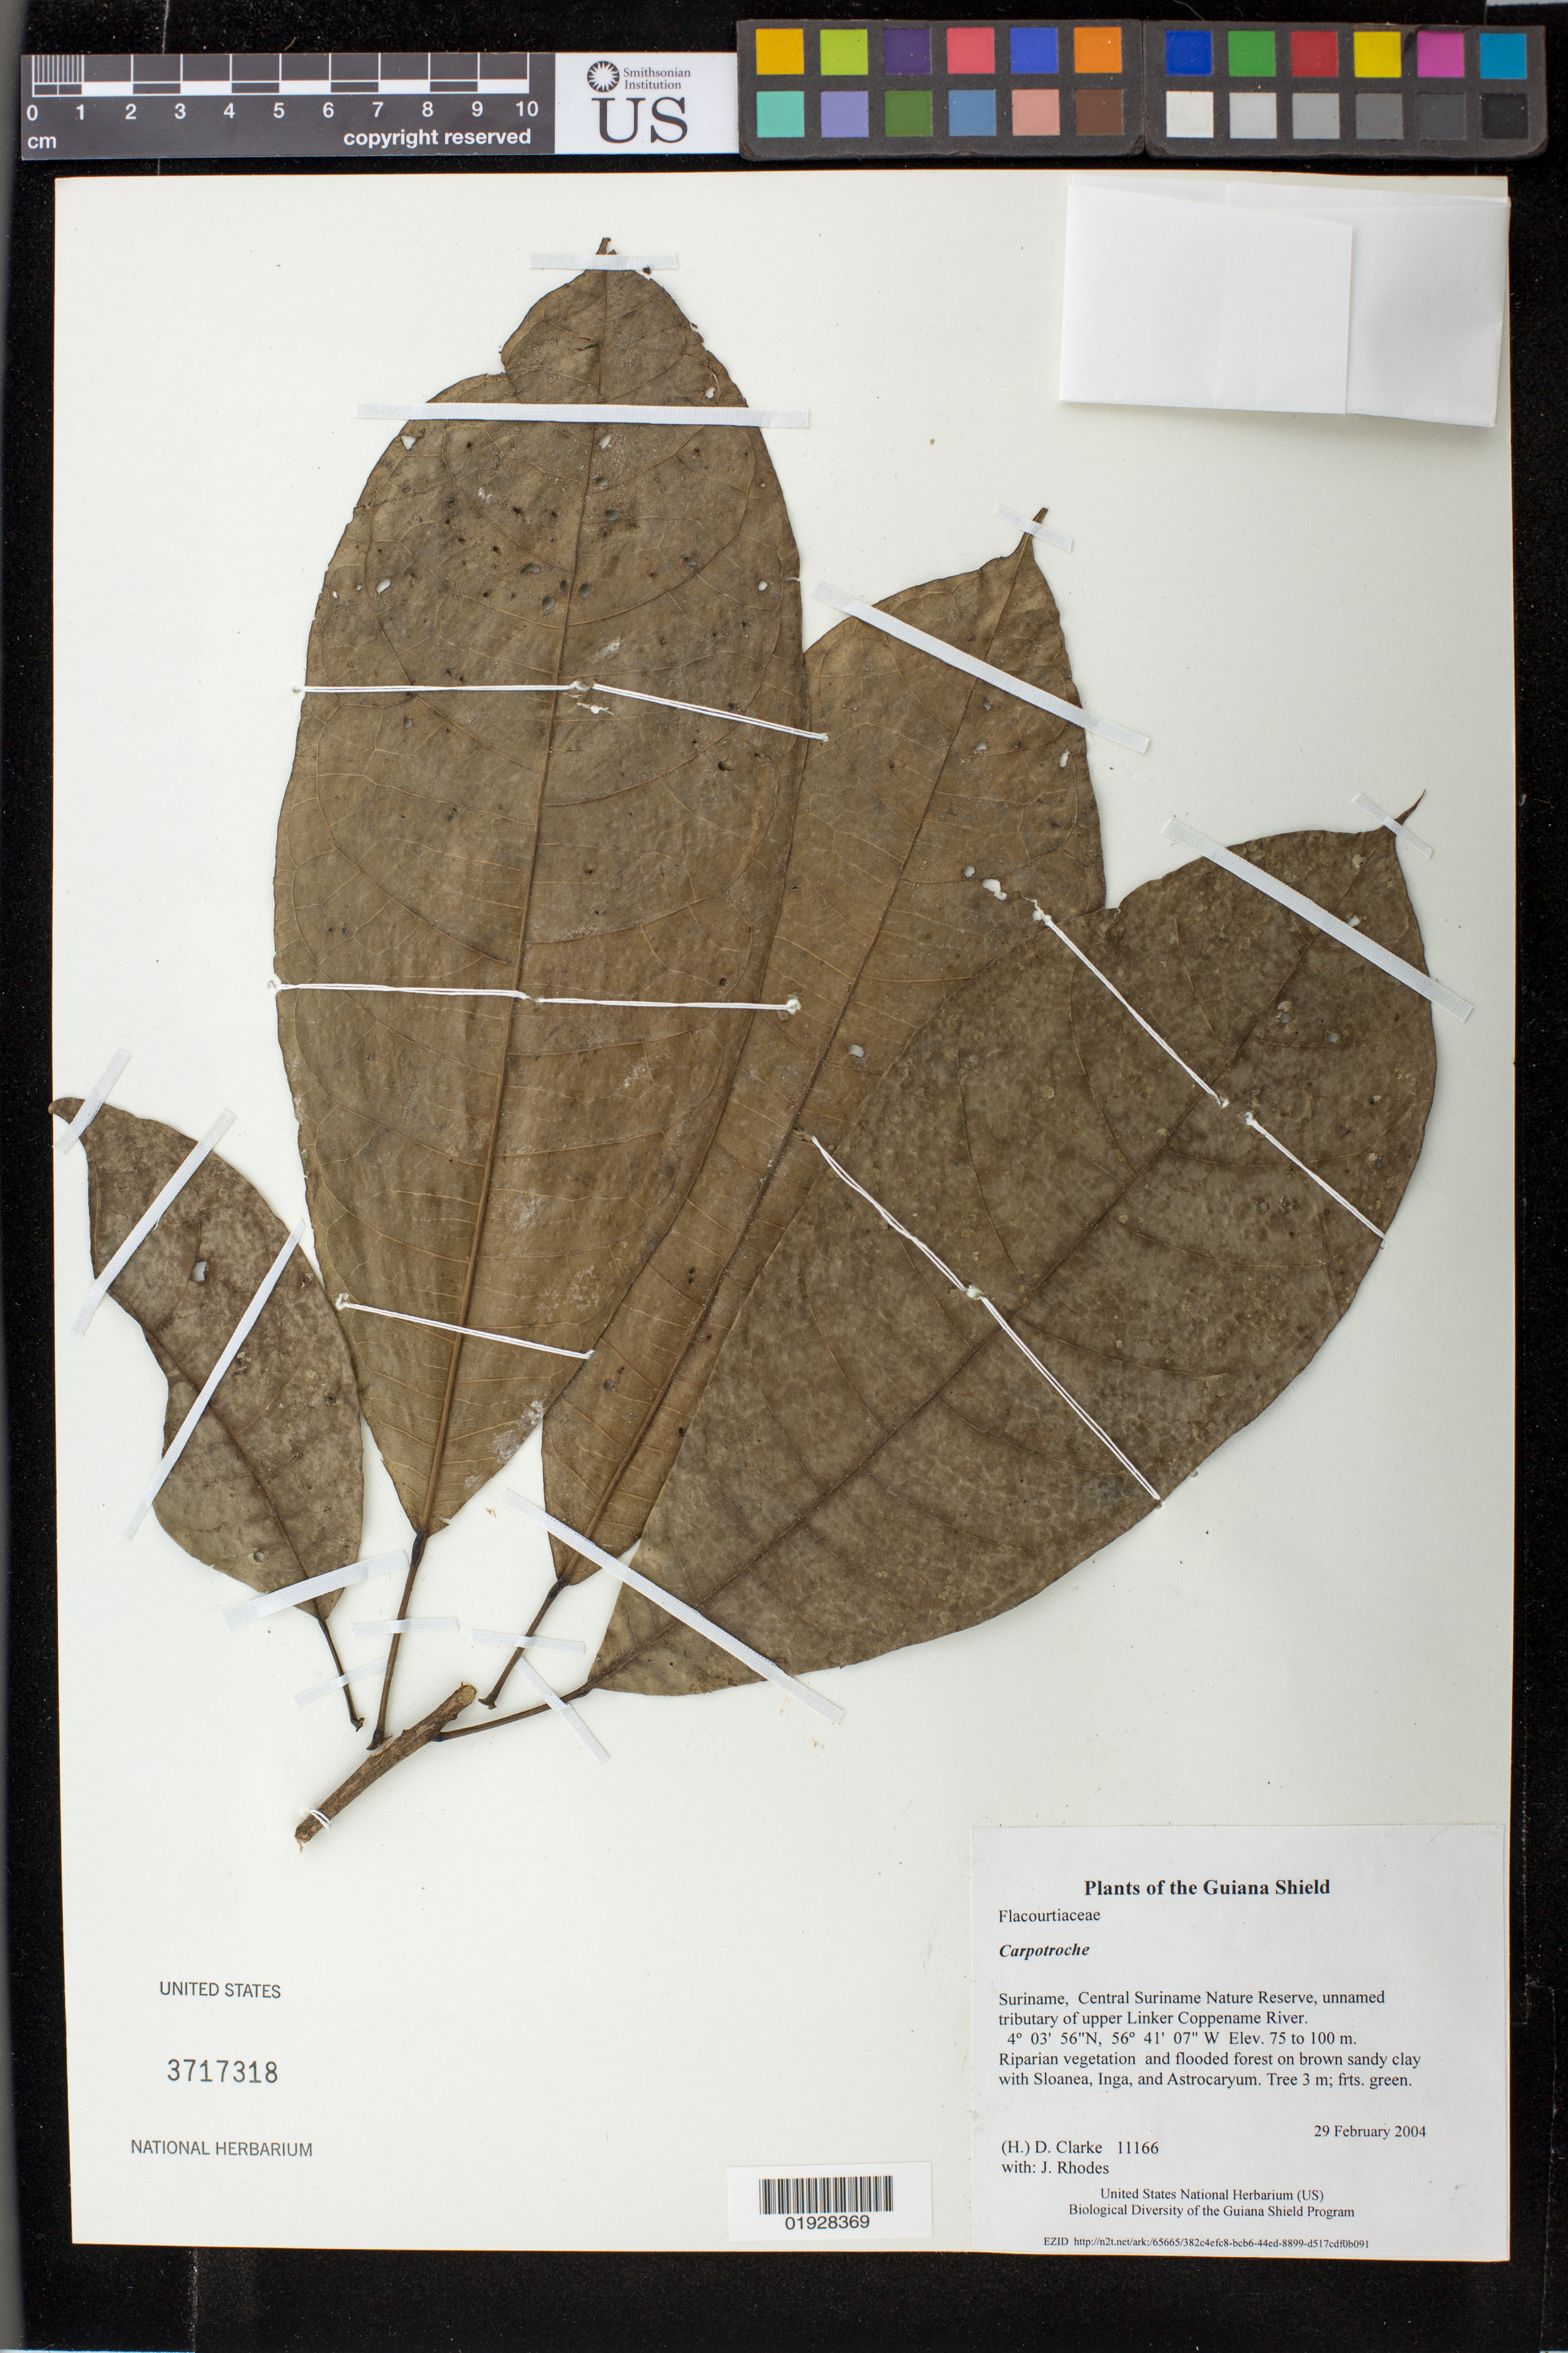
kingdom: Plantae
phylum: Tracheophyta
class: Magnoliopsida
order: Malpighiales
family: Achariaceae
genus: Carpotroche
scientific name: Carpotroche sp.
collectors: H. D. Clarke & J. Rhodes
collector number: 11166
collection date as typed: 29 February 2004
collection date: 2004-02-29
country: Suriname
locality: Central Suriname Nature Reserve, unnamed tributary of upper Linker Coppename River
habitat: Riparian vegetation and flooded forest on brown sandy clay with Sloanea, Inga, and Astrocaryum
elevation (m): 75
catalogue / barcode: US 3717318